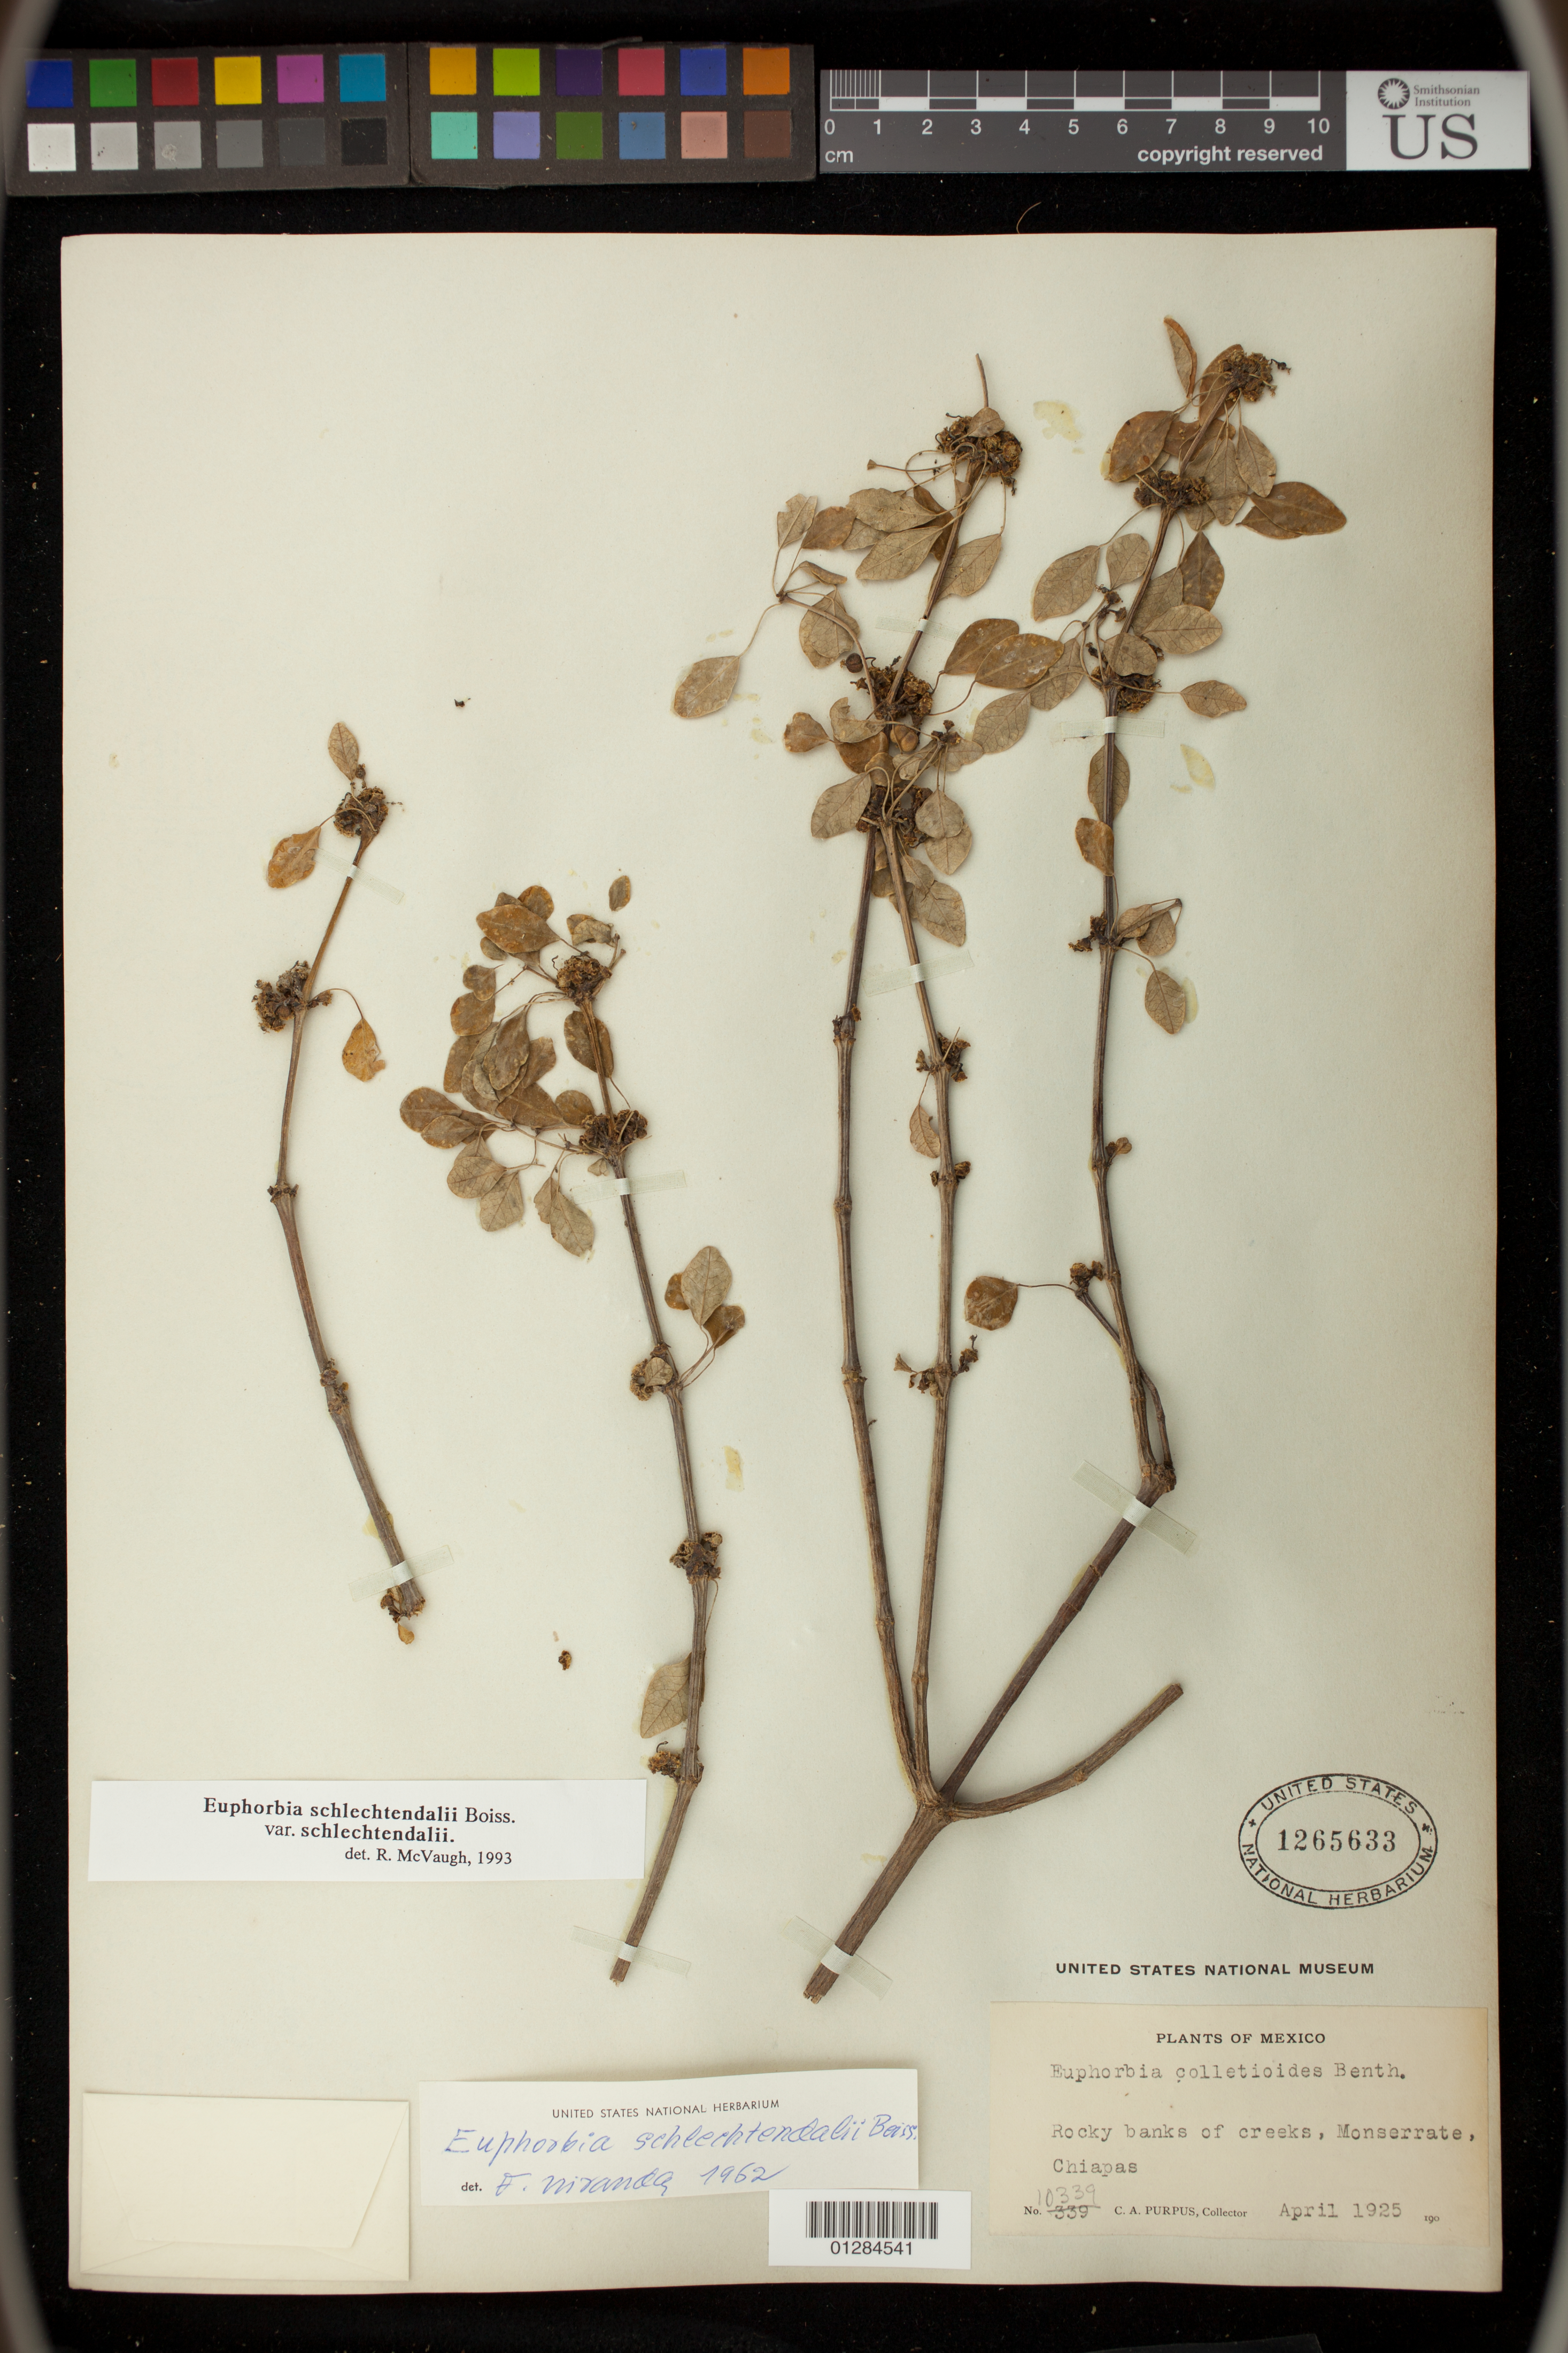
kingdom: Plantae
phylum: Tracheophyta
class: Magnoliopsida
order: Malpighiales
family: Euphorbiaceae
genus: Euphorbia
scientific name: Euphorbia schlechtendalii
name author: Boiss.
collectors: C. A. Purpus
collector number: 10339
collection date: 1925-04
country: Mexico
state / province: Chiapas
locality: Rocky banks of creeks, Monserrate, Chiapas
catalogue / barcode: US 126533